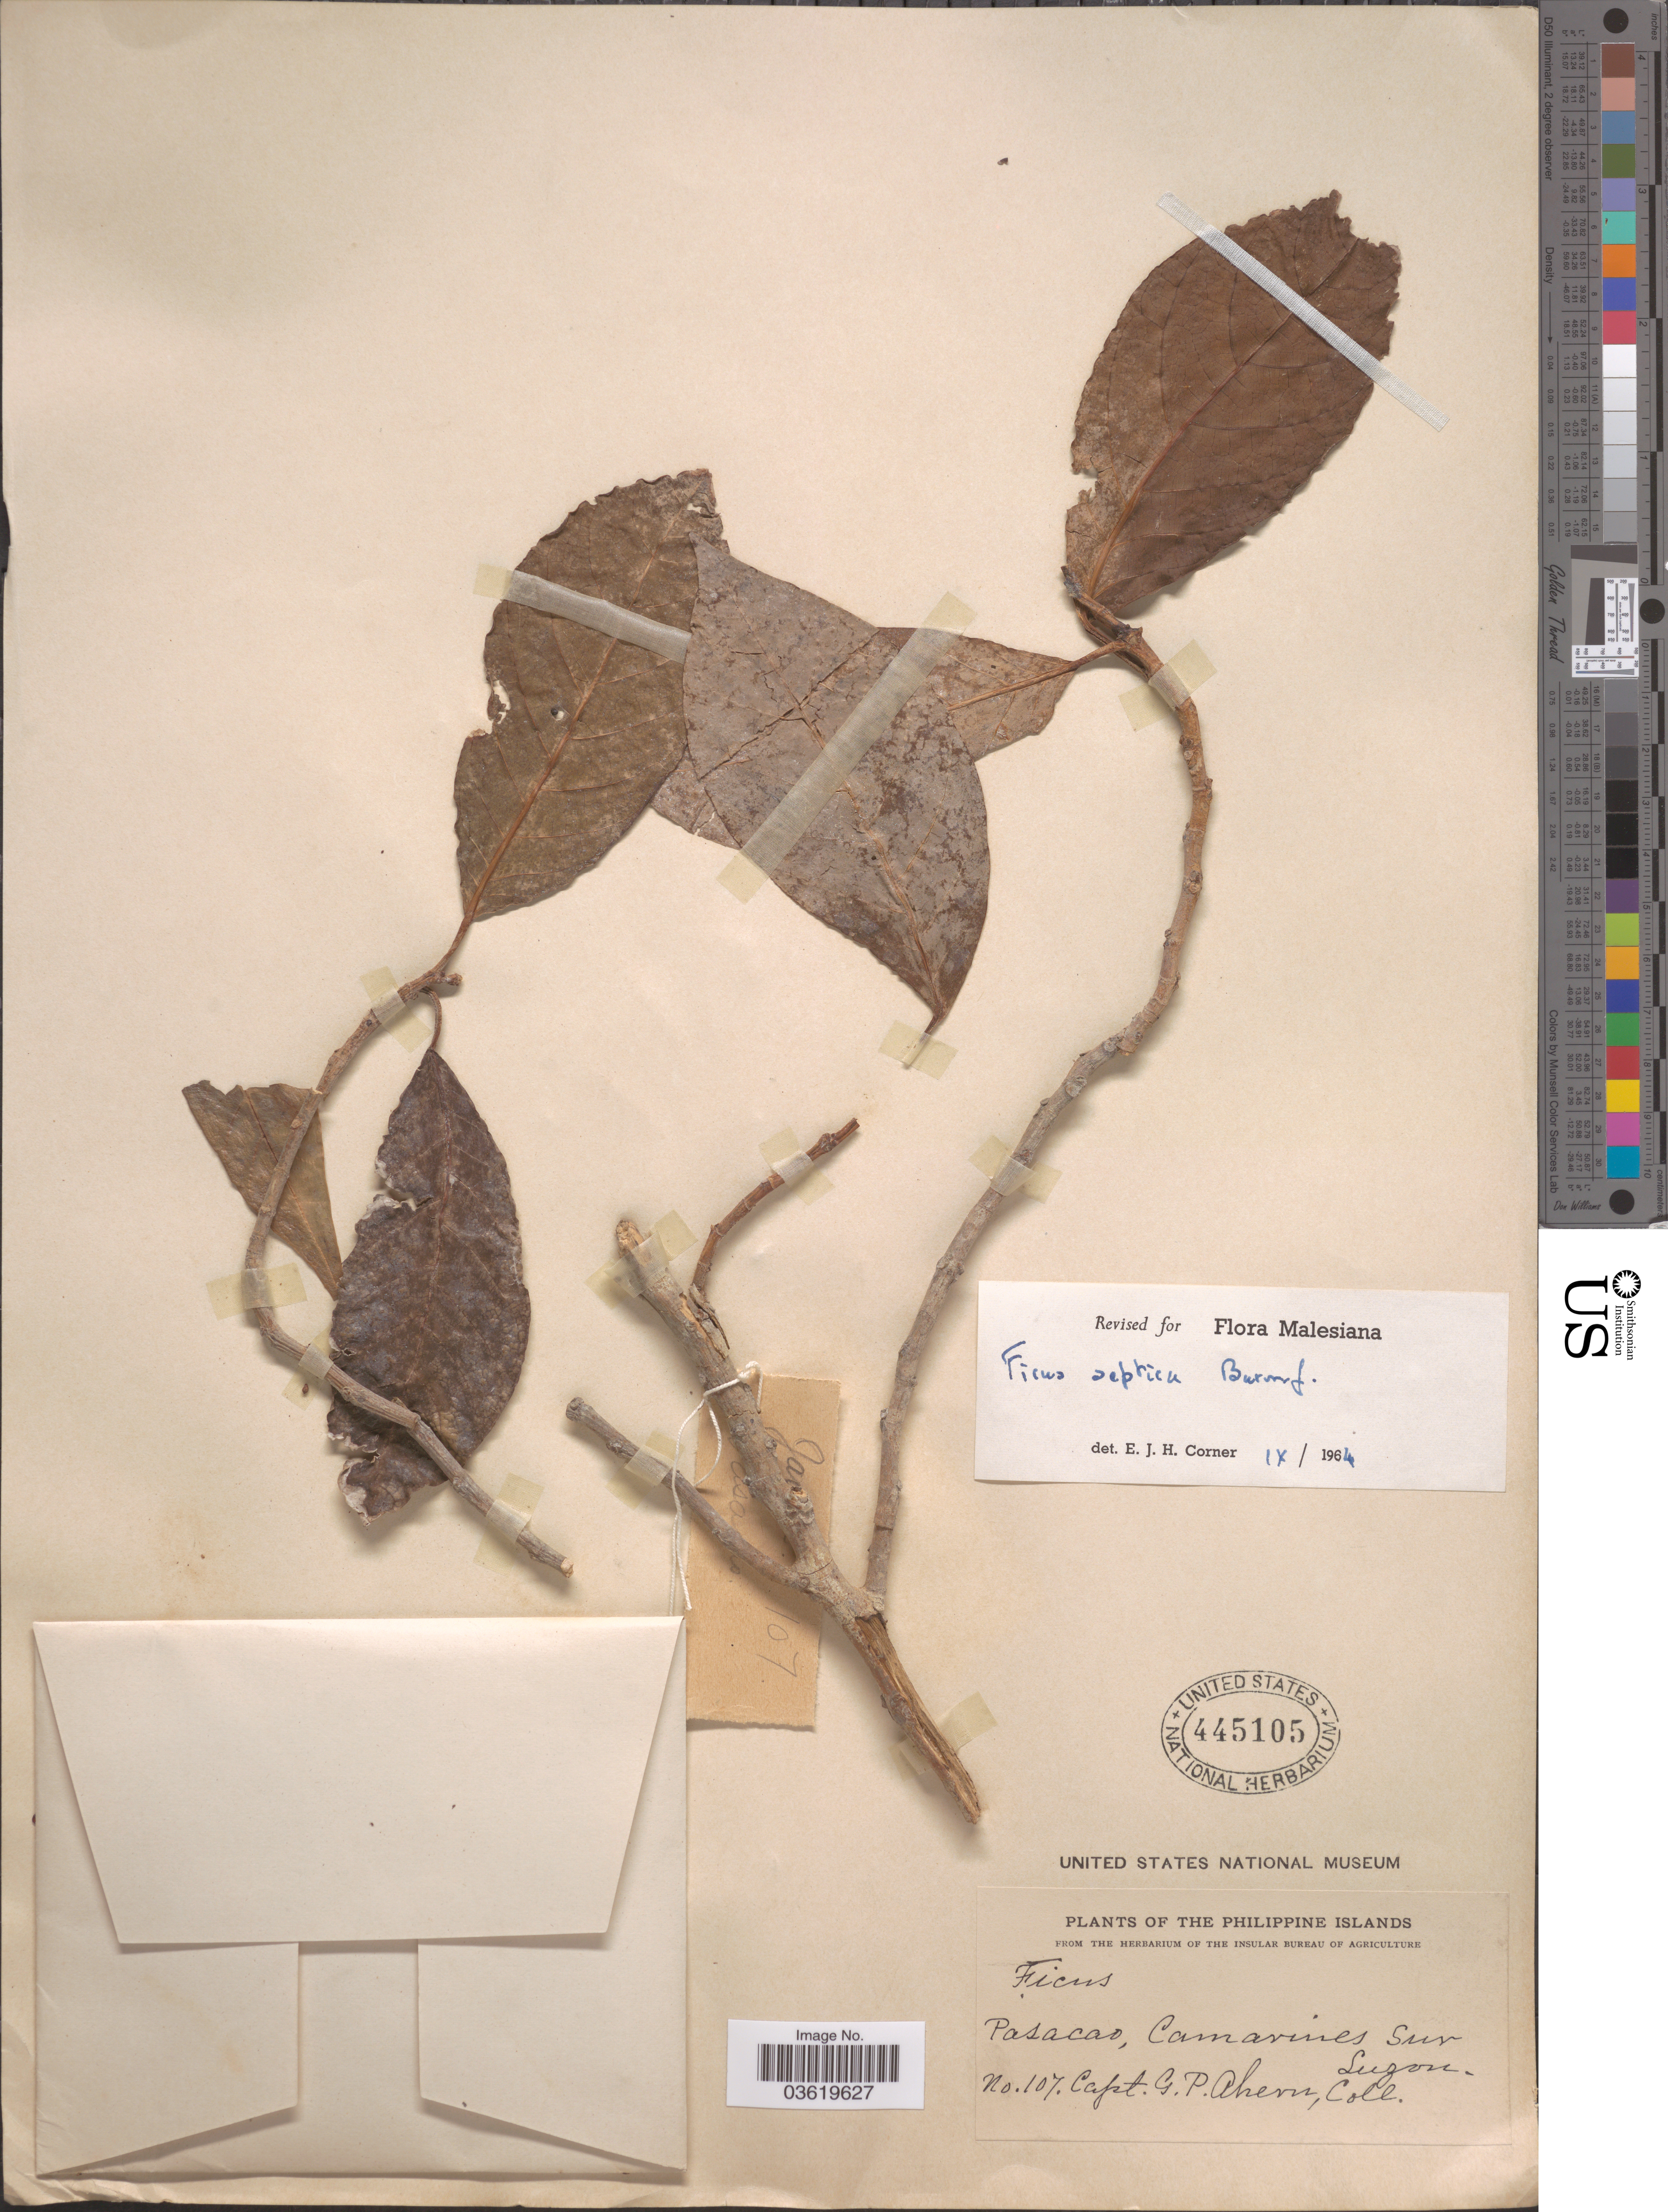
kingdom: Plantae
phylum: Tracheophyta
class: Magnoliopsida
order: Rosales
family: Moraceae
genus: Ficus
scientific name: Ficus septica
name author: Burm. f.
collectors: G. Ahern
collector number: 107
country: Philippines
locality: Philippine Islands. Pasacao, Camarines Sur. Luzon.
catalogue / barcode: US 445105